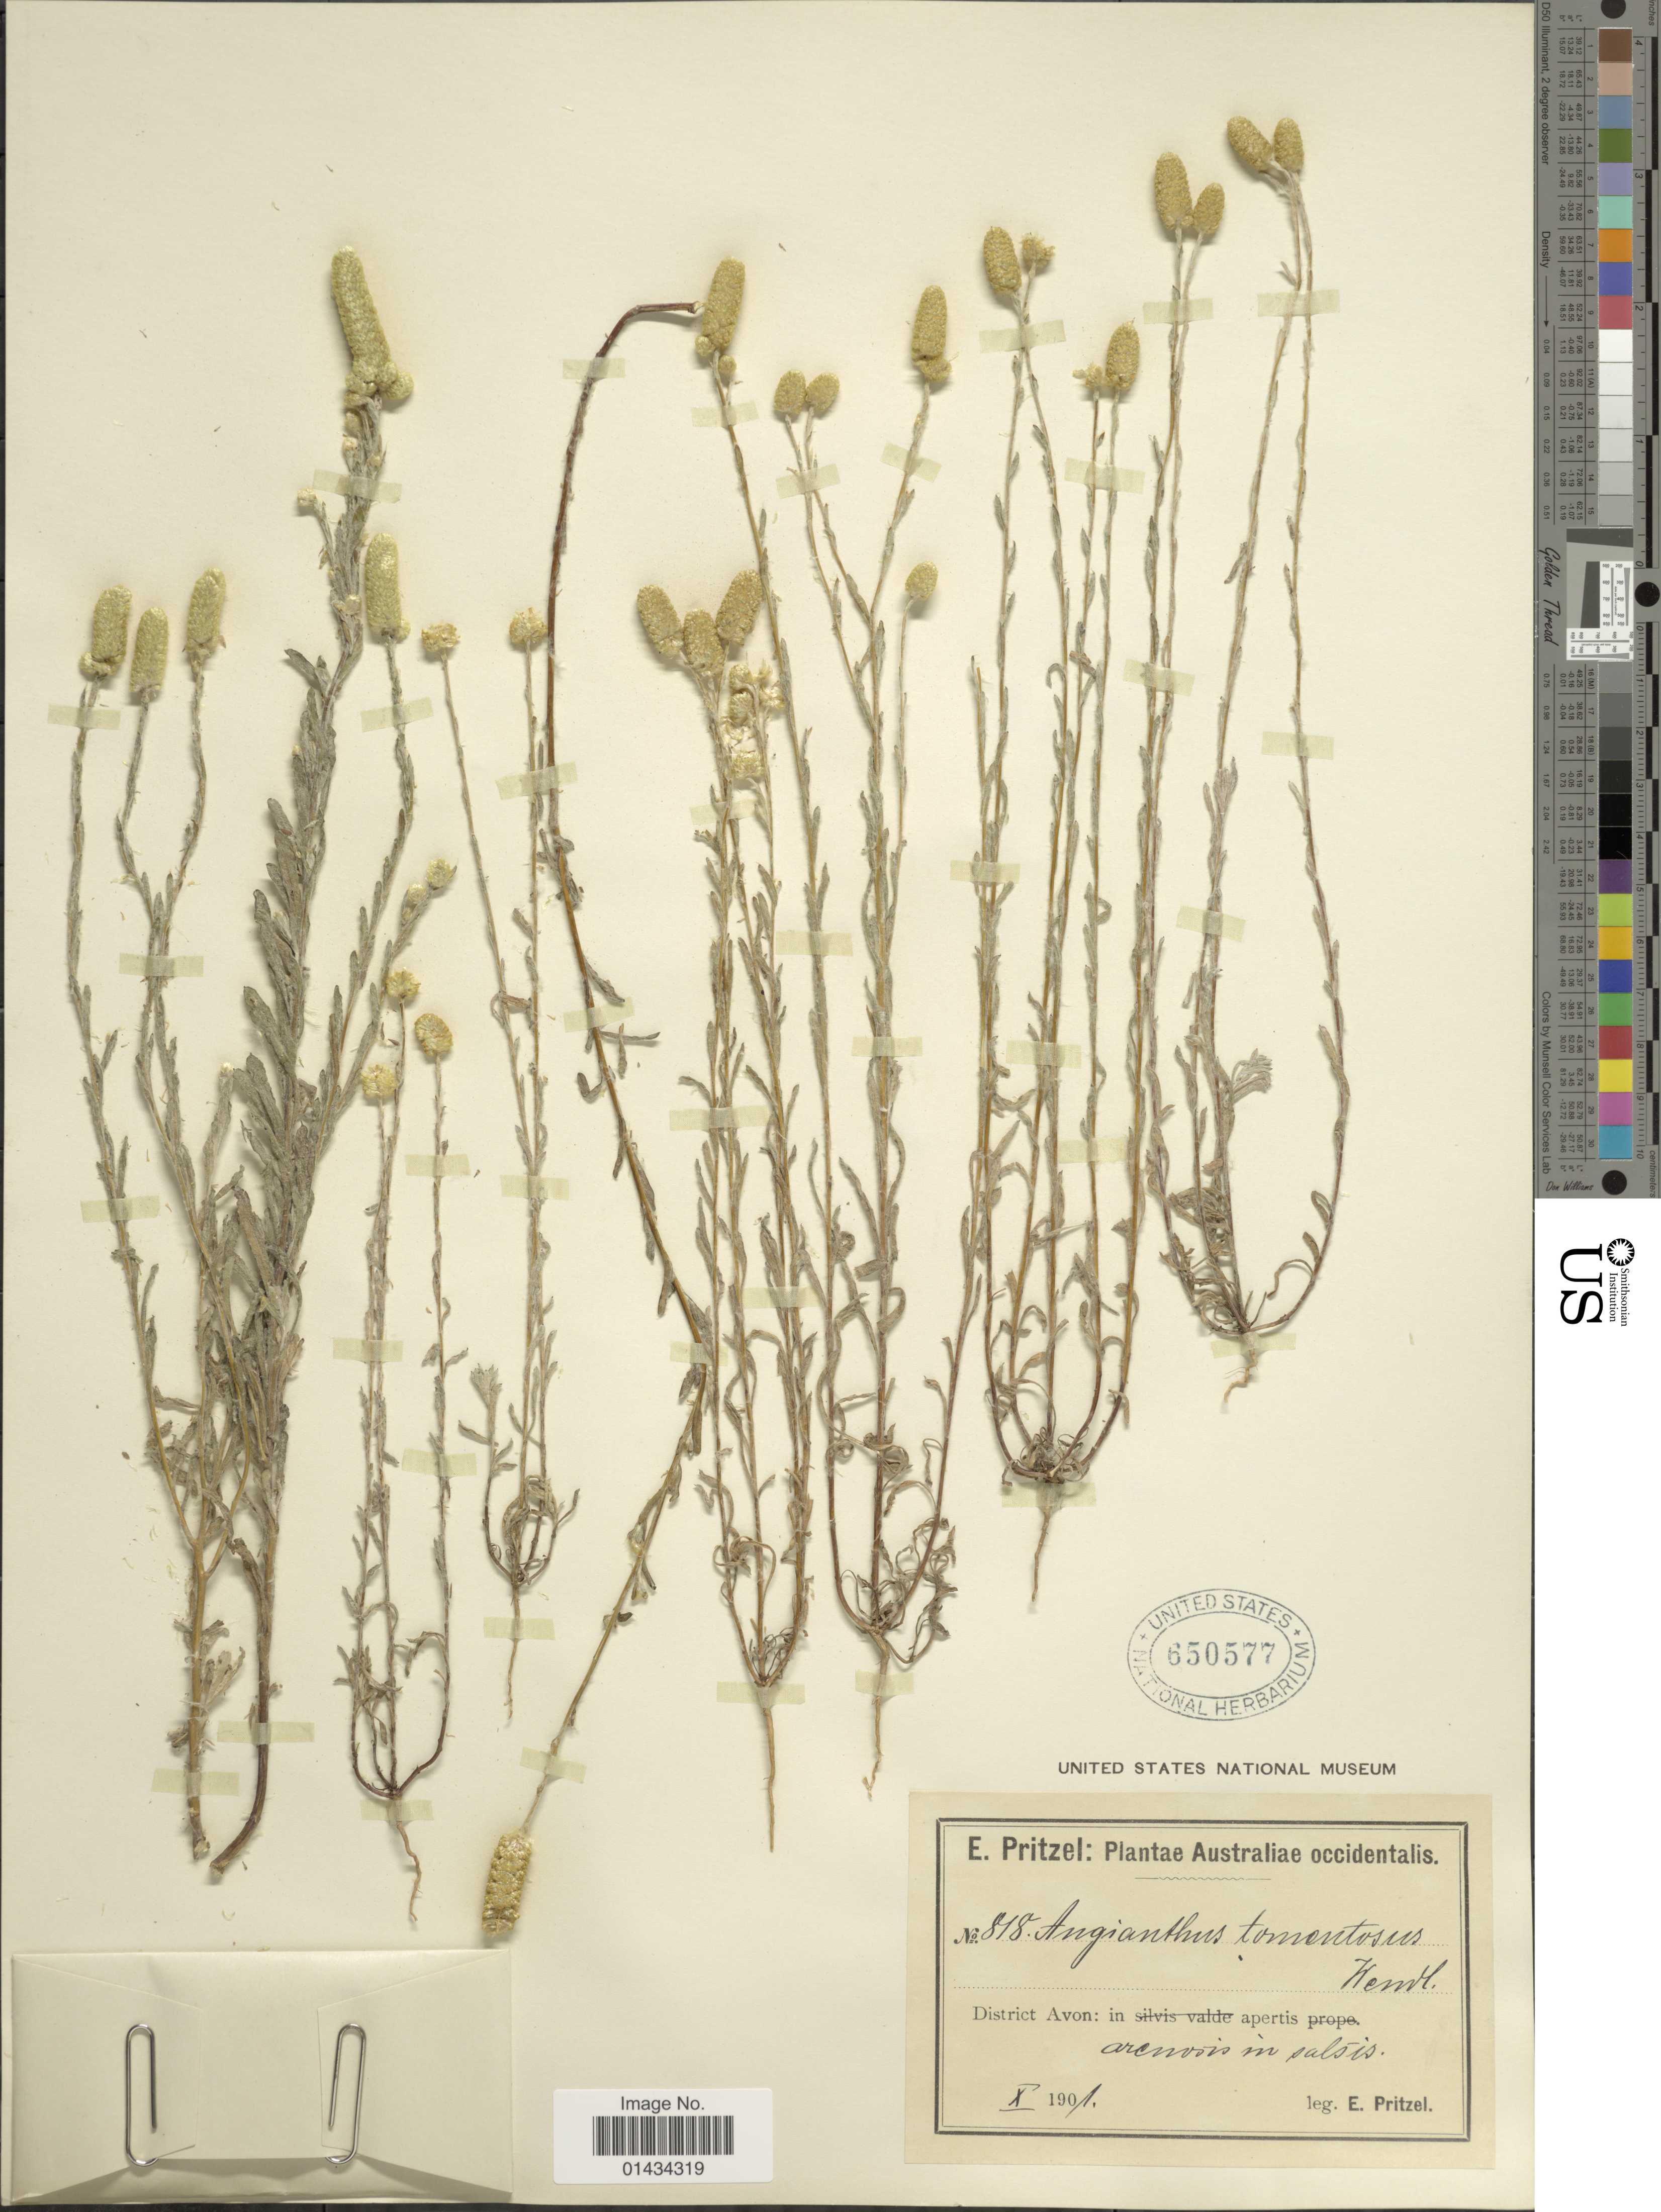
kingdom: Plantae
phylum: Tracheophyta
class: Magnoliopsida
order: Asterales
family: Asteraceae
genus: Angianthus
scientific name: Angianthus tomentosus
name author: J.C. Wendl.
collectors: E. G. Pritzel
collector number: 818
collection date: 1901-10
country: Australia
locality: District Avon: in apertis, arcnosis in saltis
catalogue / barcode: US 650577